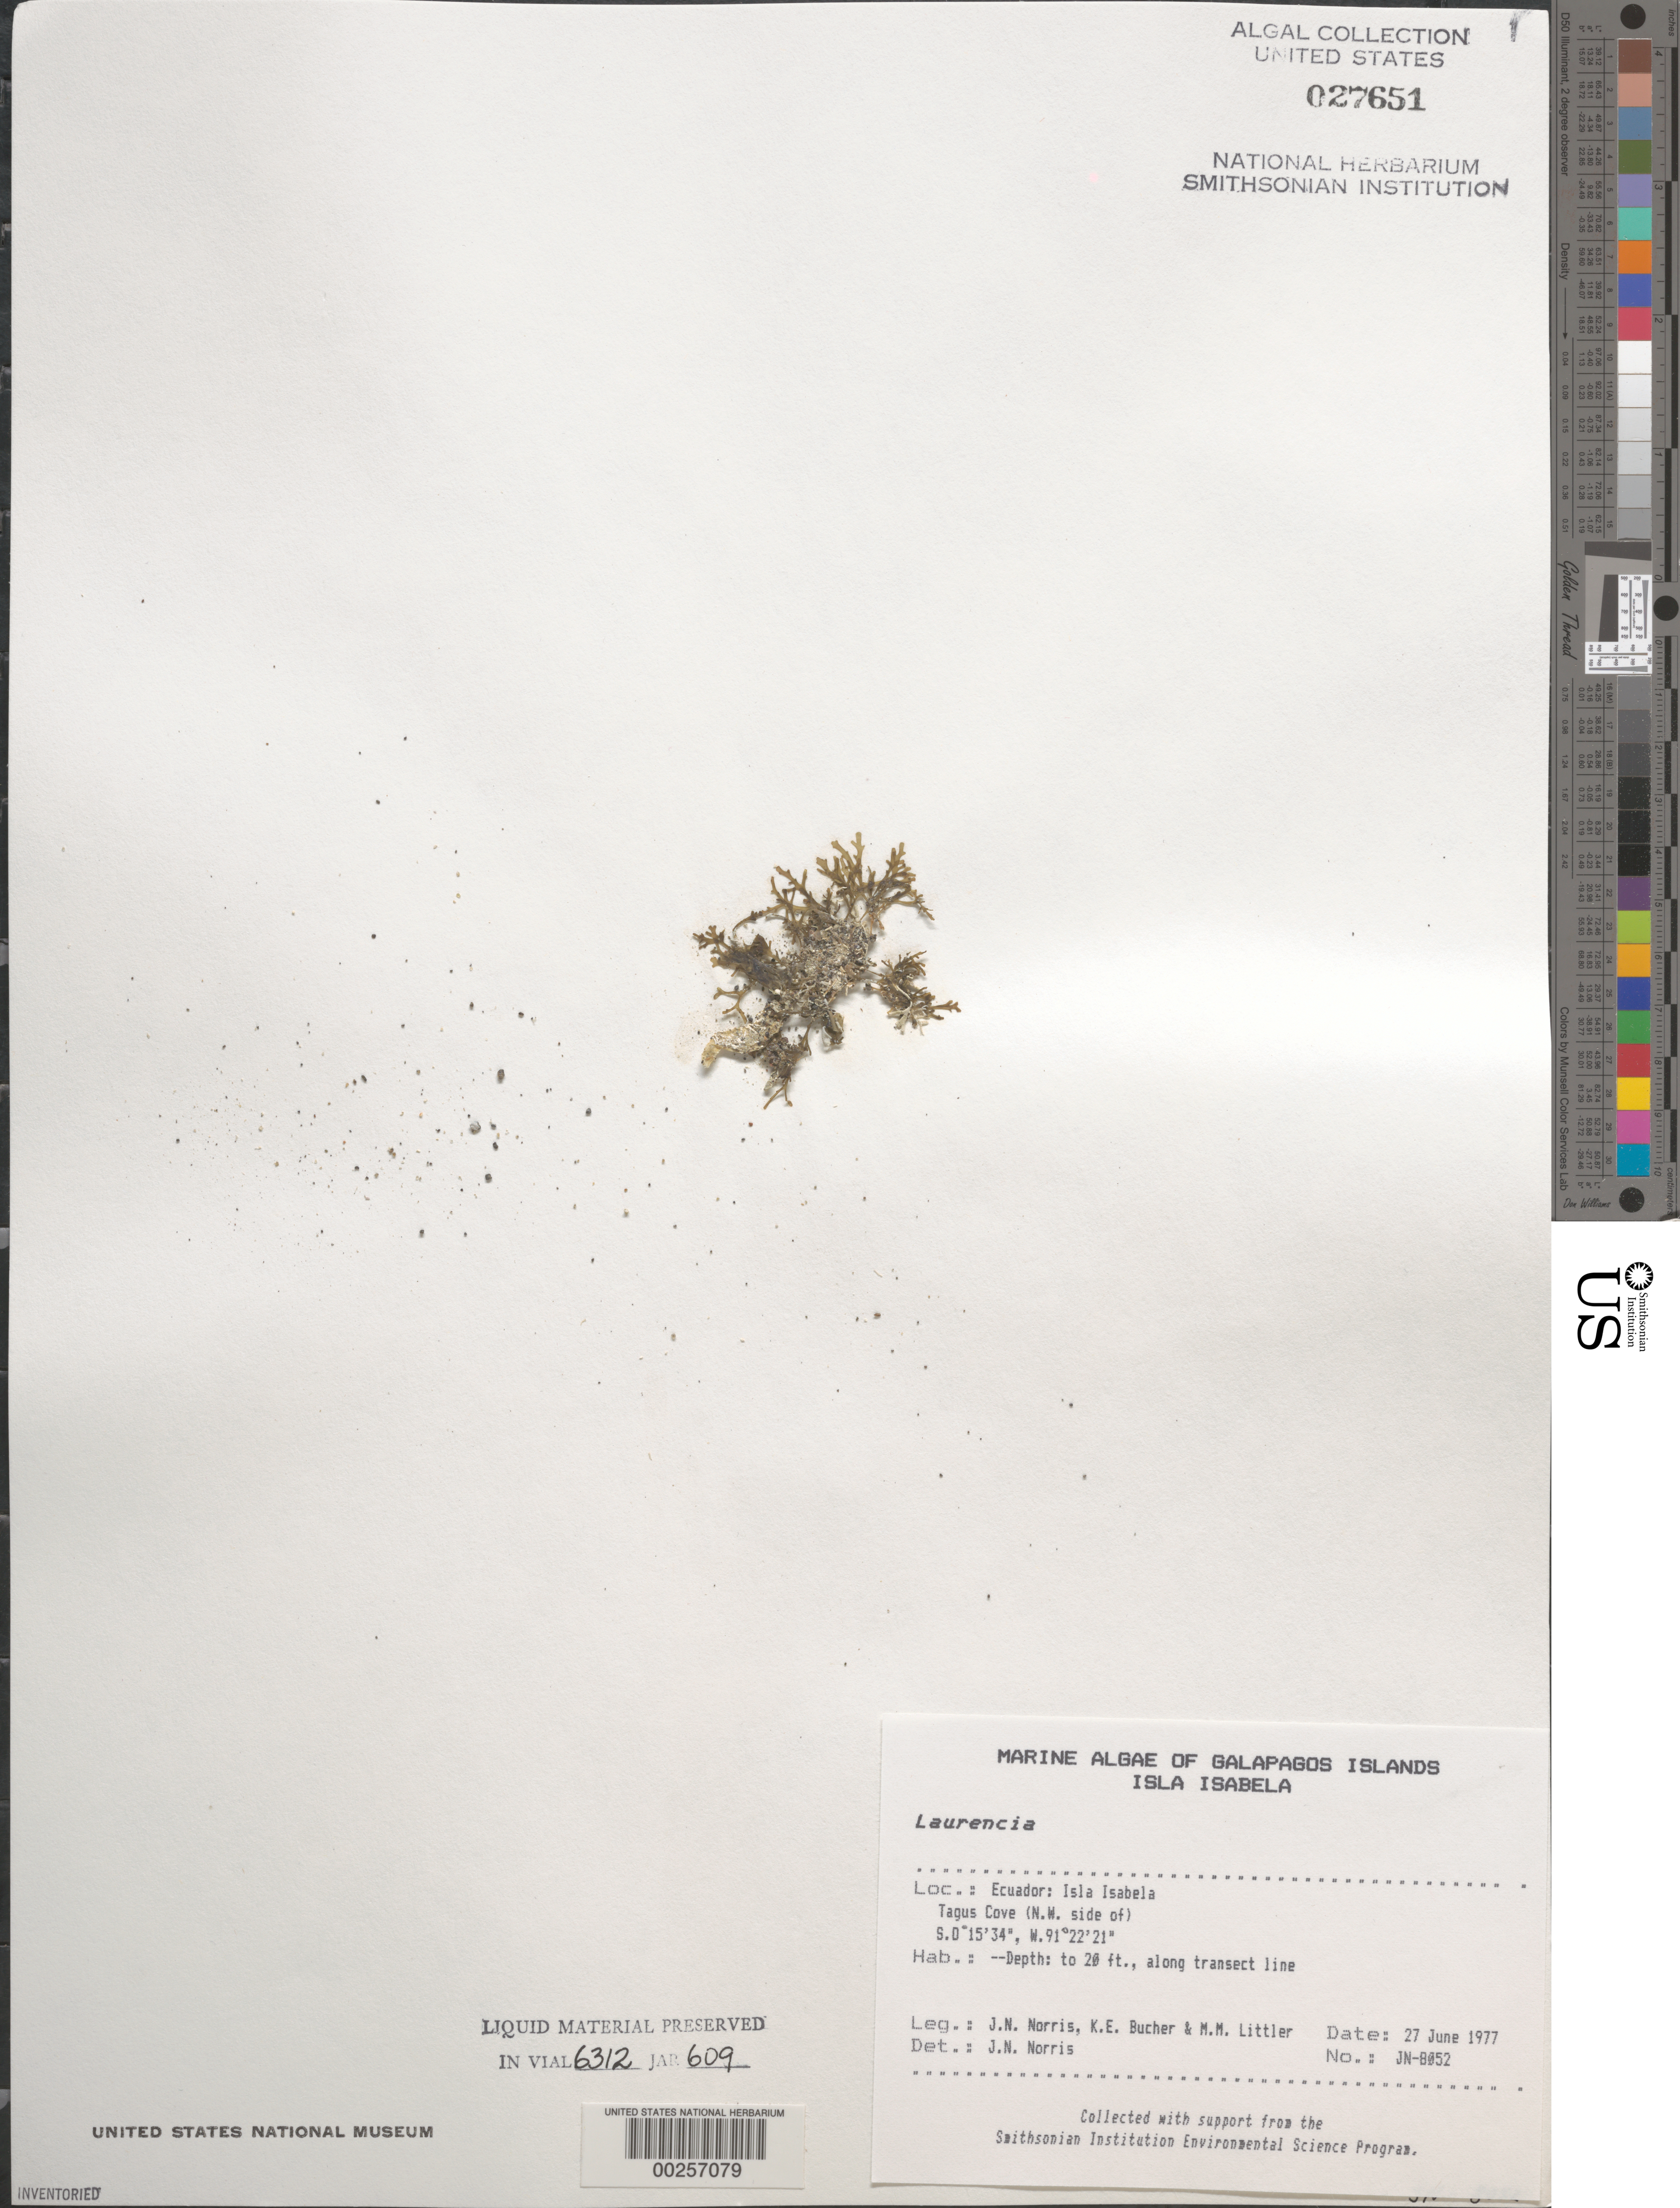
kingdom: Plantae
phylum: Rhodophyta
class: Florideophyceae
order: Ceramiales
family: Rhodomelaceae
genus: Laurencia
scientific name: Laurencia sp.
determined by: Norris, James N.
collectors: J. N. Norris, K. E. Bucher & M. M. Littler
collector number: JN-8052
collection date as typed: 27 Jun 1977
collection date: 1977-06-27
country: Ecuador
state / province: Colón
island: Isabela [Albemarle]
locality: Tagus Cove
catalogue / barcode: US 27651